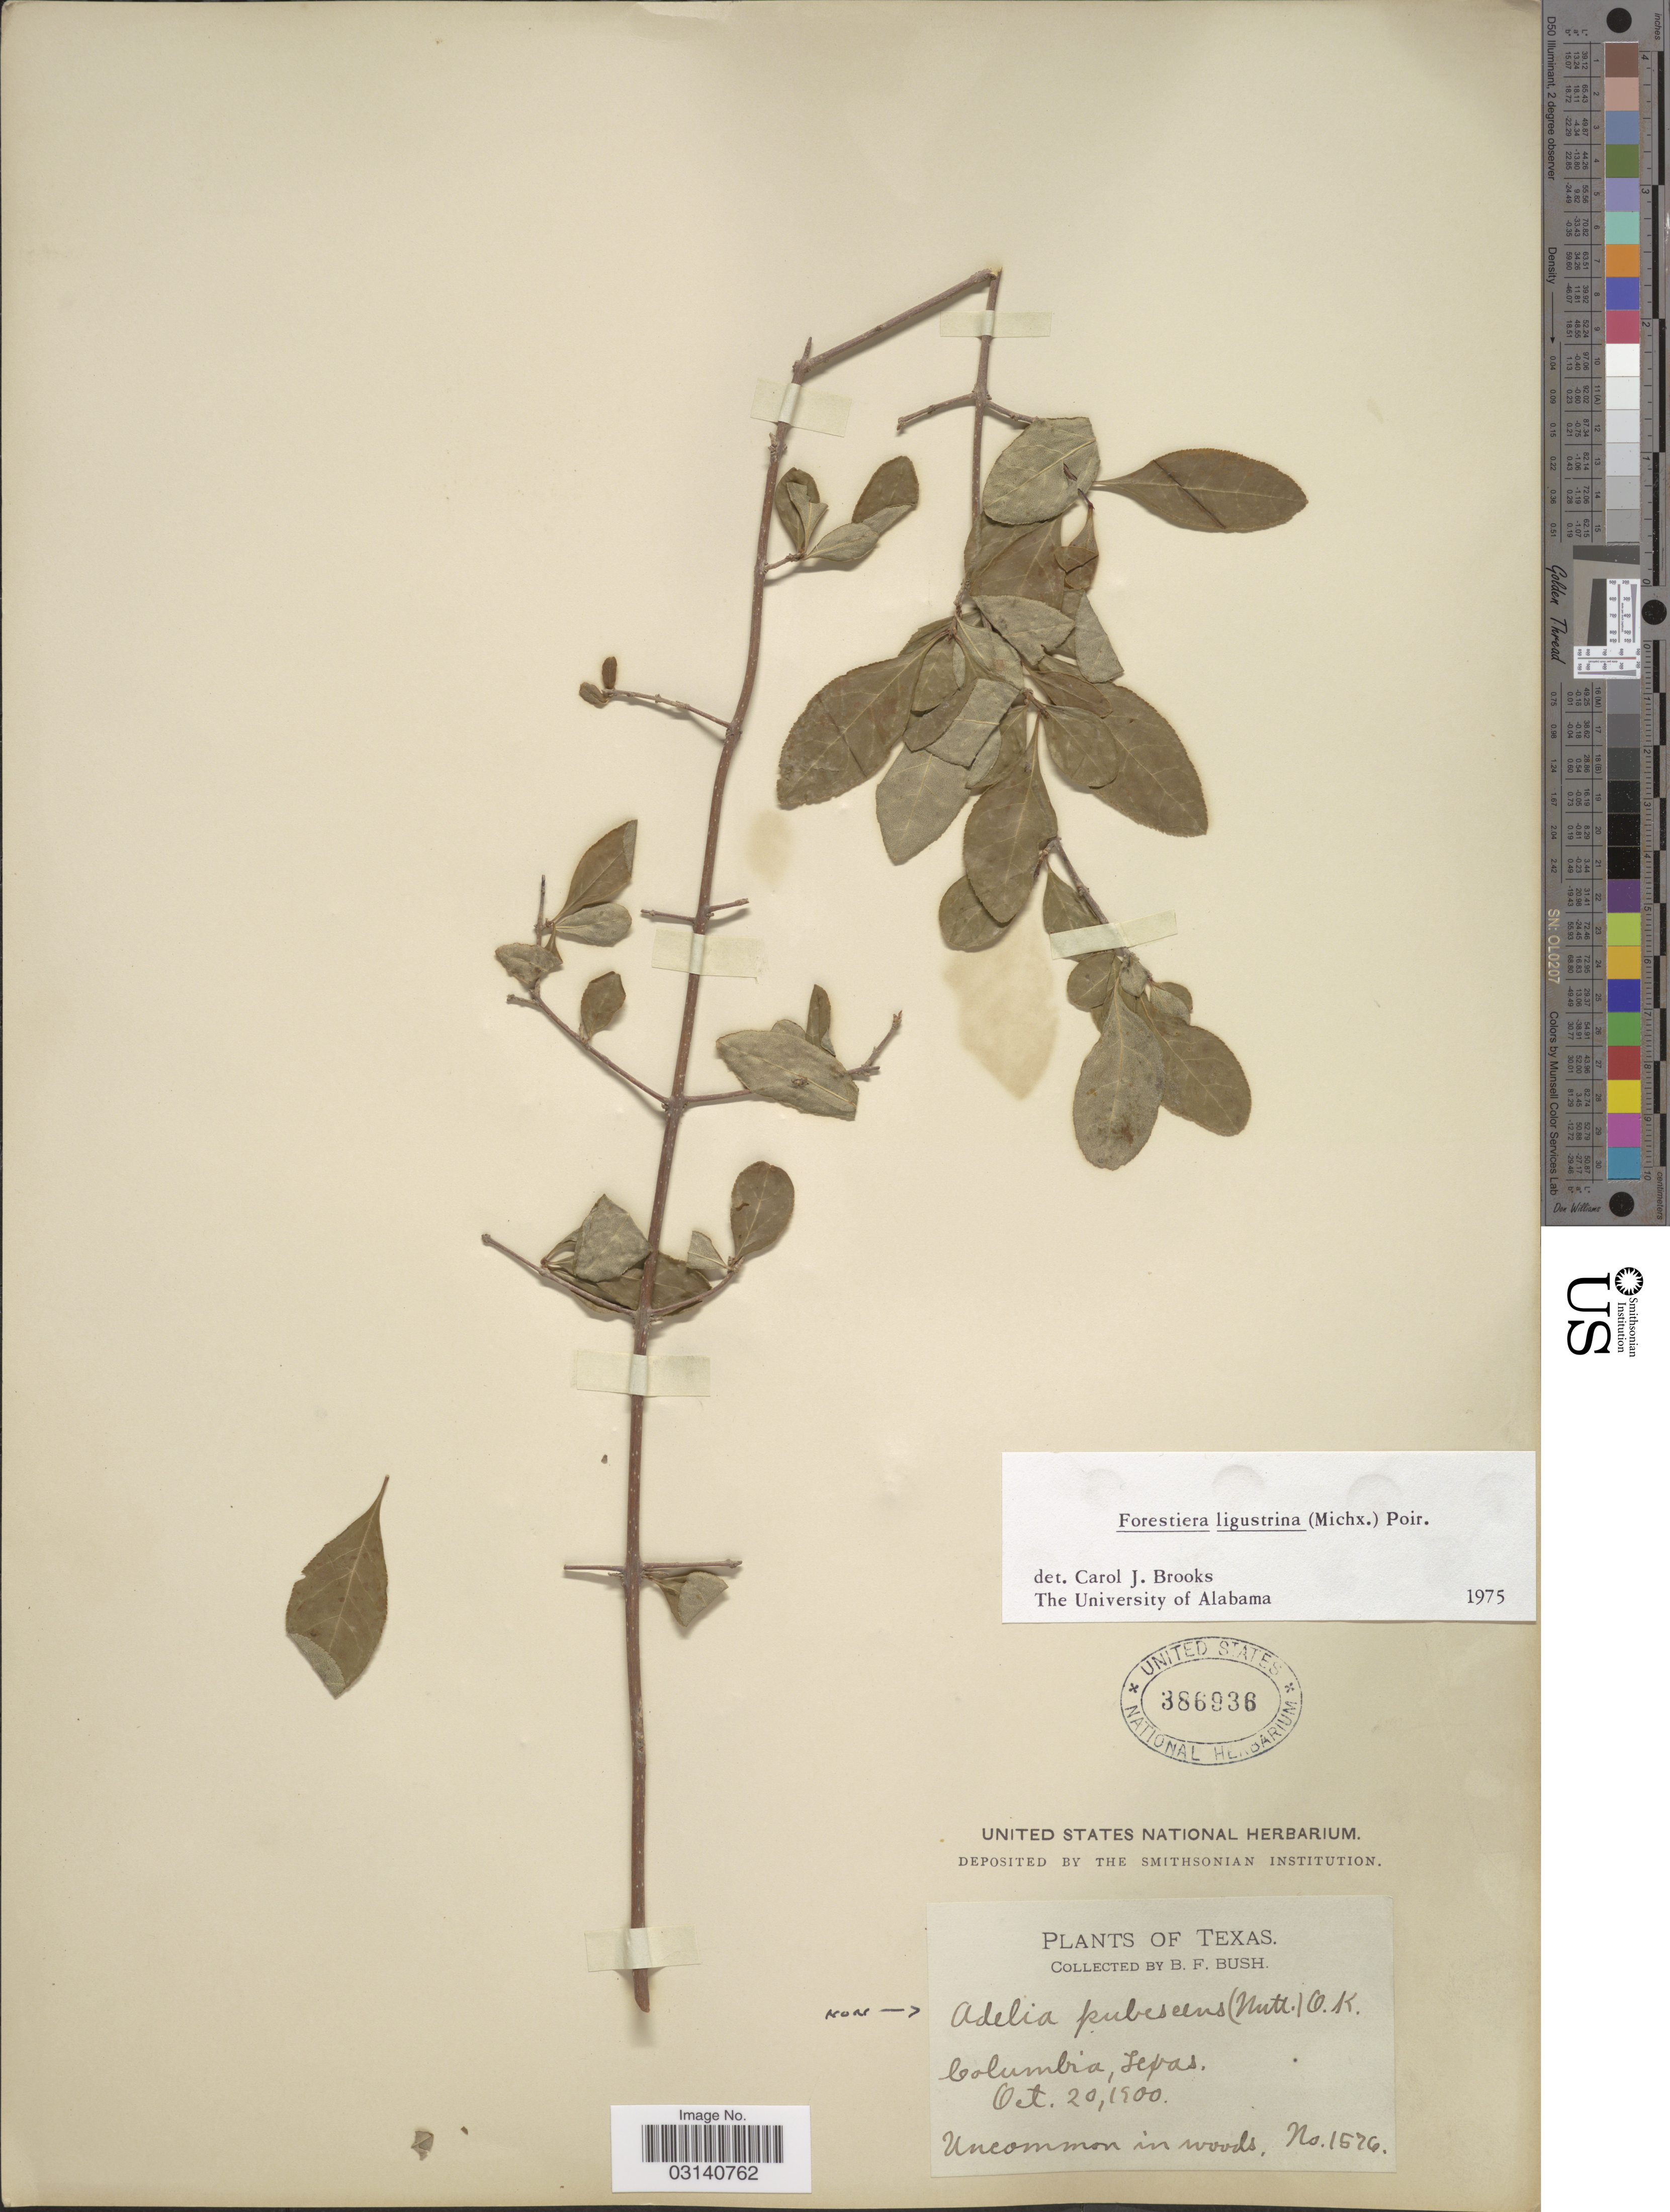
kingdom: Plantae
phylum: Tracheophyta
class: Magnoliopsida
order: Lamiales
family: Oleaceae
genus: Forestiera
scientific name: Forestiera ligustrina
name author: (Michx.) Poir.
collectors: B. F. Bush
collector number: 1576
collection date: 1900-10-20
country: United States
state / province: Texas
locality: Columbia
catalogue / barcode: US 386936